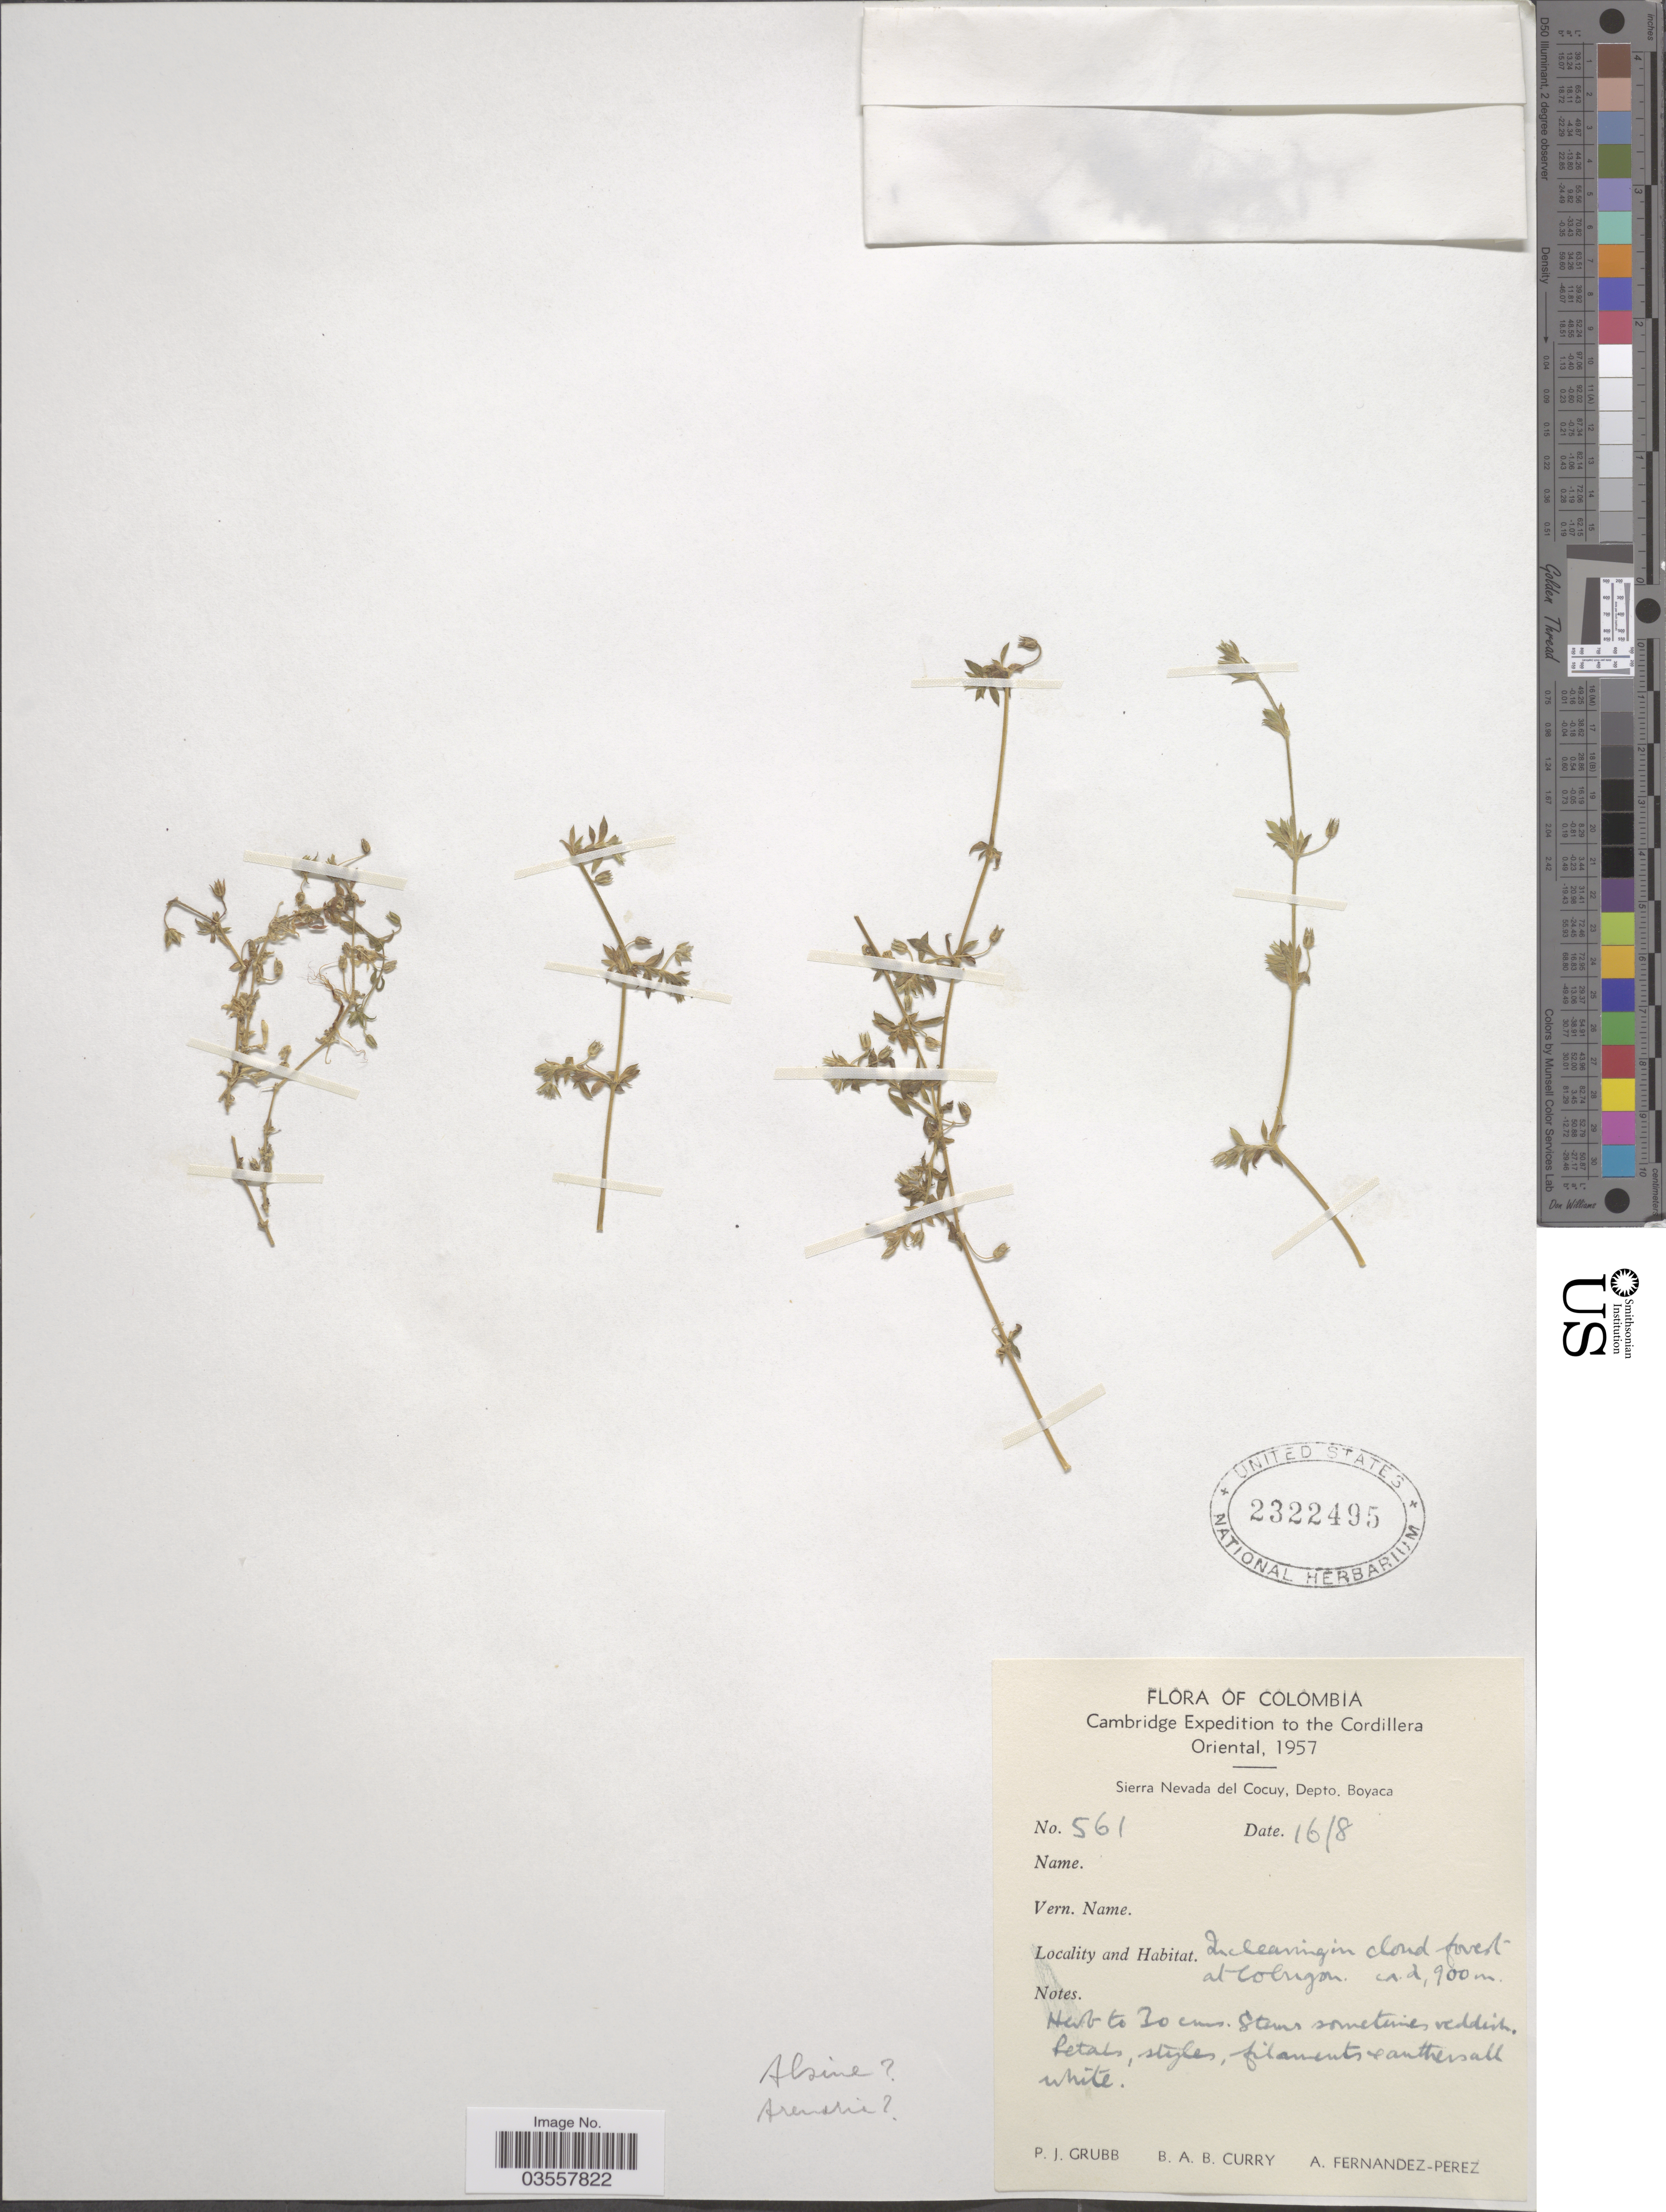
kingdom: Plantae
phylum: Tracheophyta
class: Magnoliopsida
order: Caryophyllales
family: Caryophyllaceae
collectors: P. J. Grubb, B. Curry & A. Fernández-Pérez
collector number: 561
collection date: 1957-08-16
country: Colombia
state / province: Boyacá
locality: The Cordillera Oriental. Sierra Nevada del Cocuy, Depto Boyaca. In clearing in cloud forest at Cobugon.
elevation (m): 2900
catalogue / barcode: US 2322495